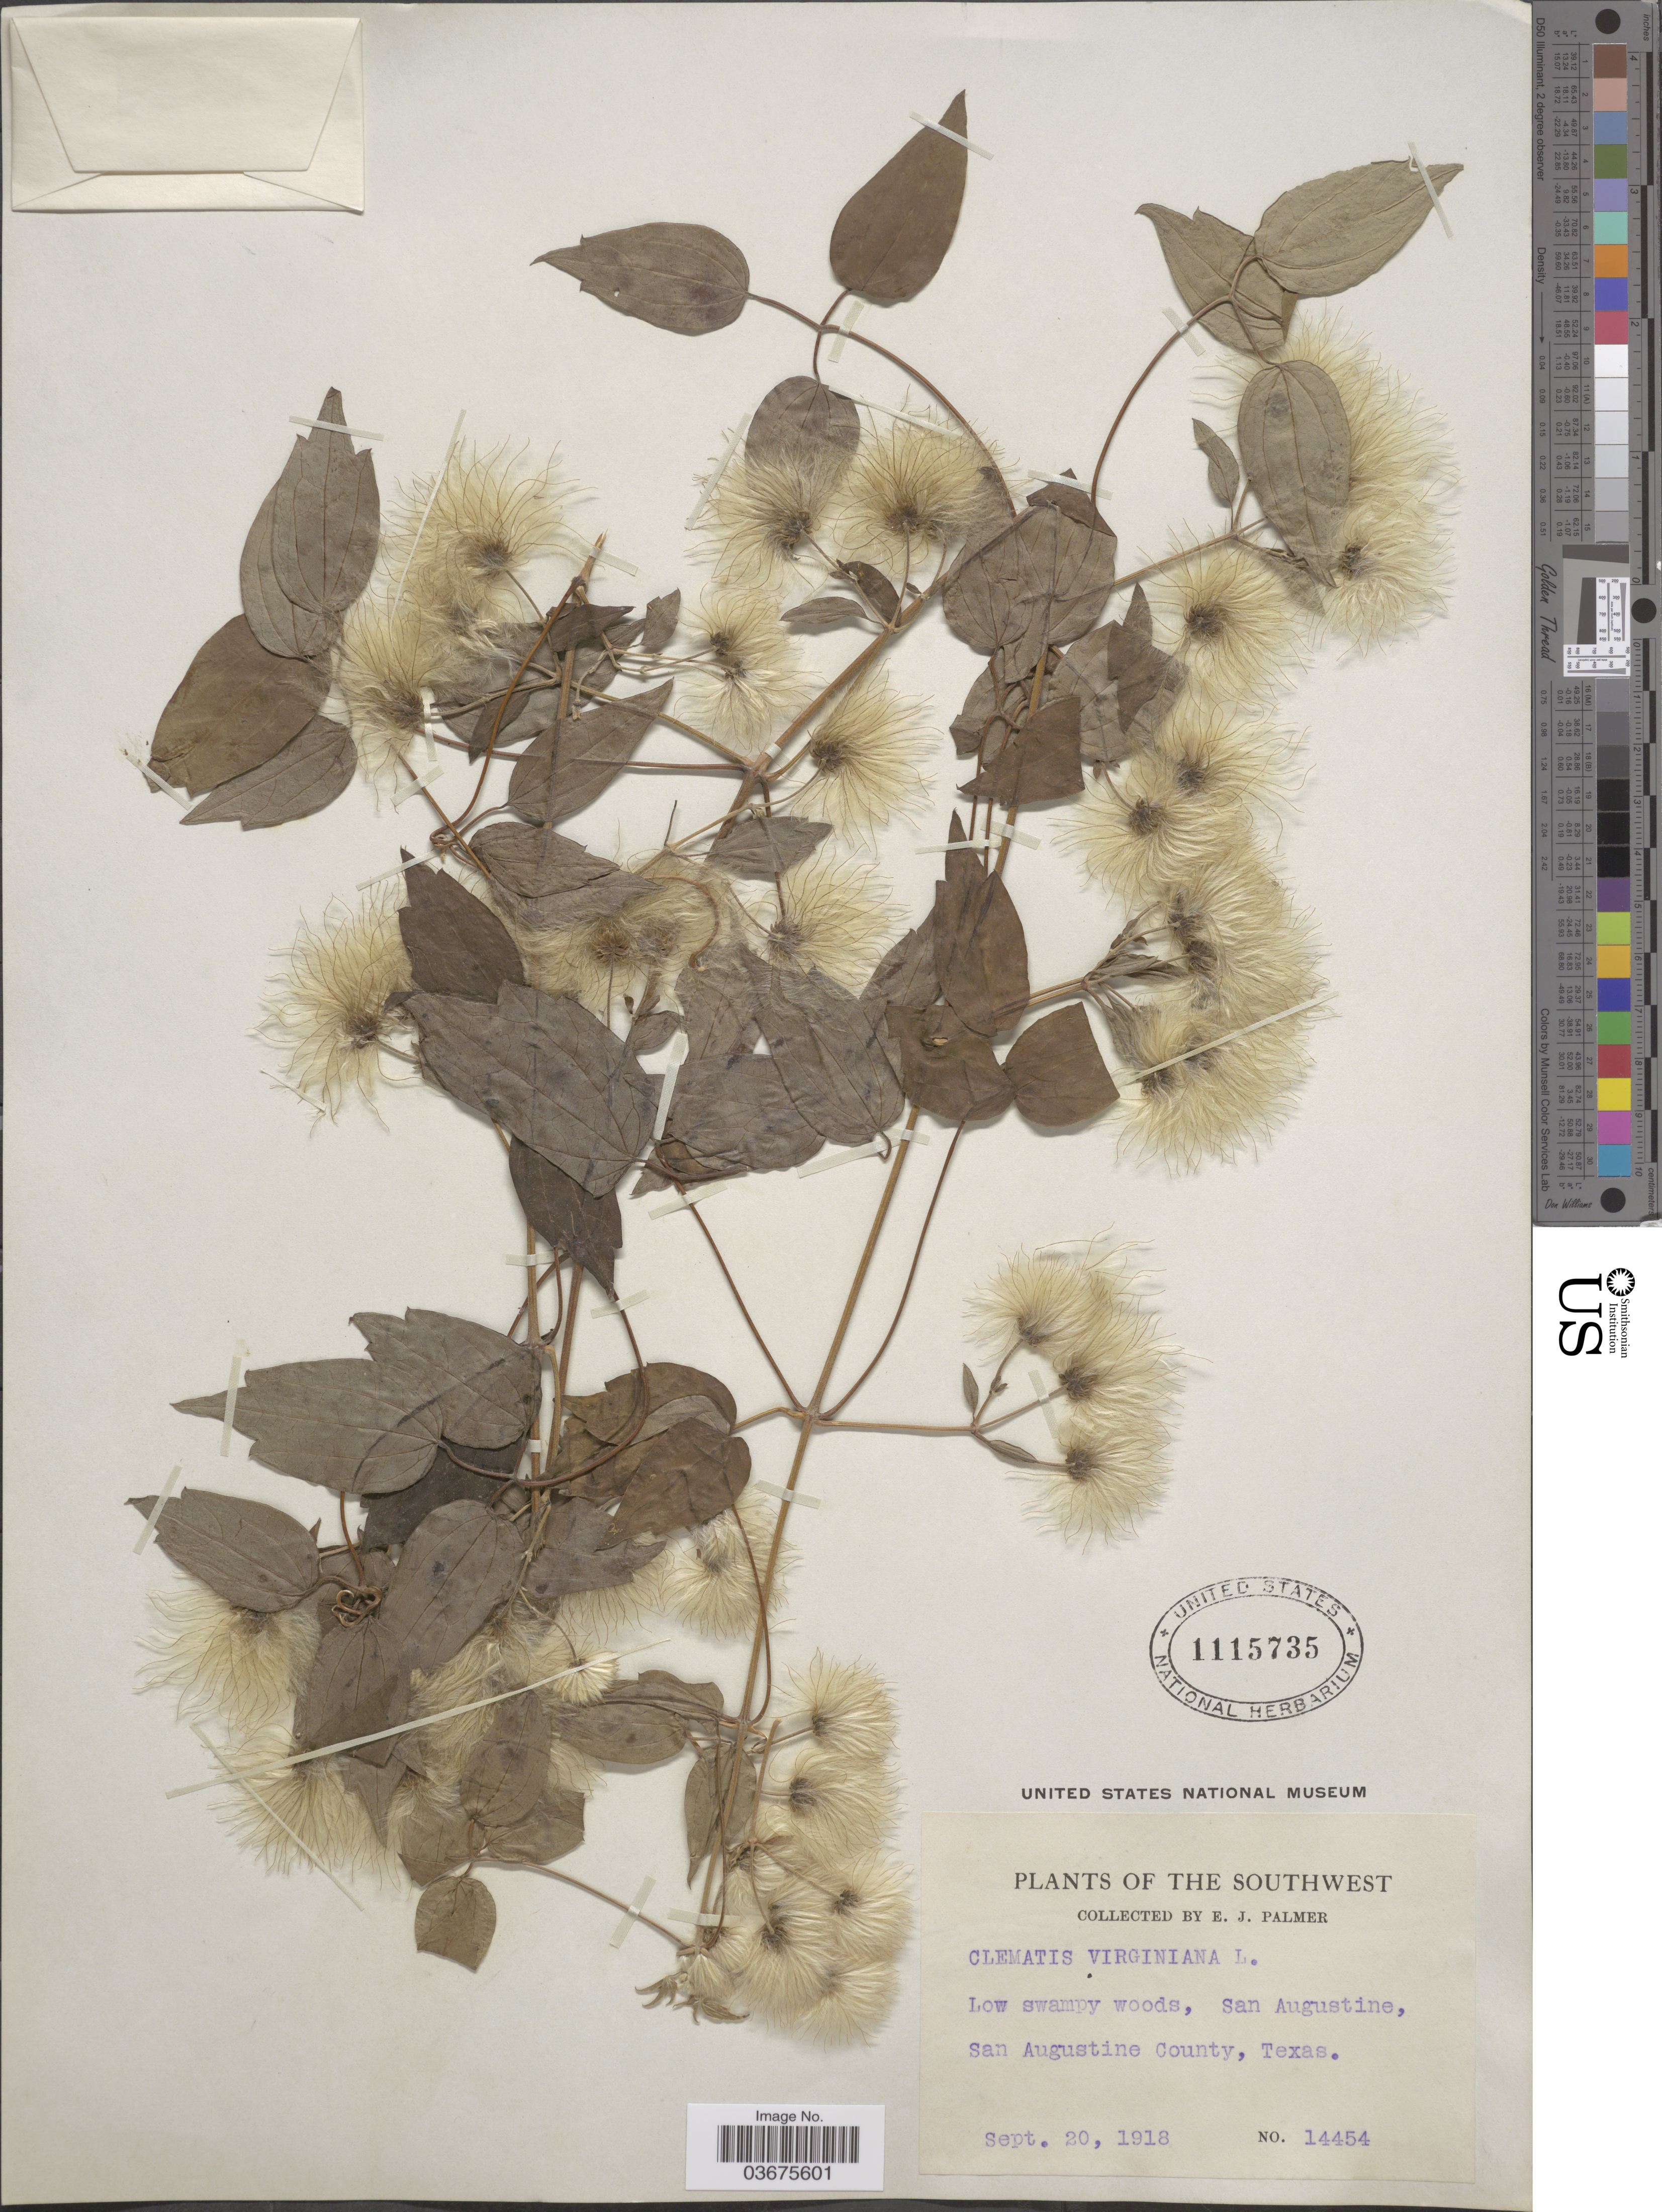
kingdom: Plantae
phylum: Tracheophyta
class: Magnoliopsida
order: Ranunculales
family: Ranunculaceae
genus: Clematis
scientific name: Clematis virginiana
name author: L.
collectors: E. J. Palmer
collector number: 14454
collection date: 1918-09-20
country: United States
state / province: Texas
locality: The Southwest. Low swampy woods, San Augustine, San Augustine County.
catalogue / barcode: US 1115735